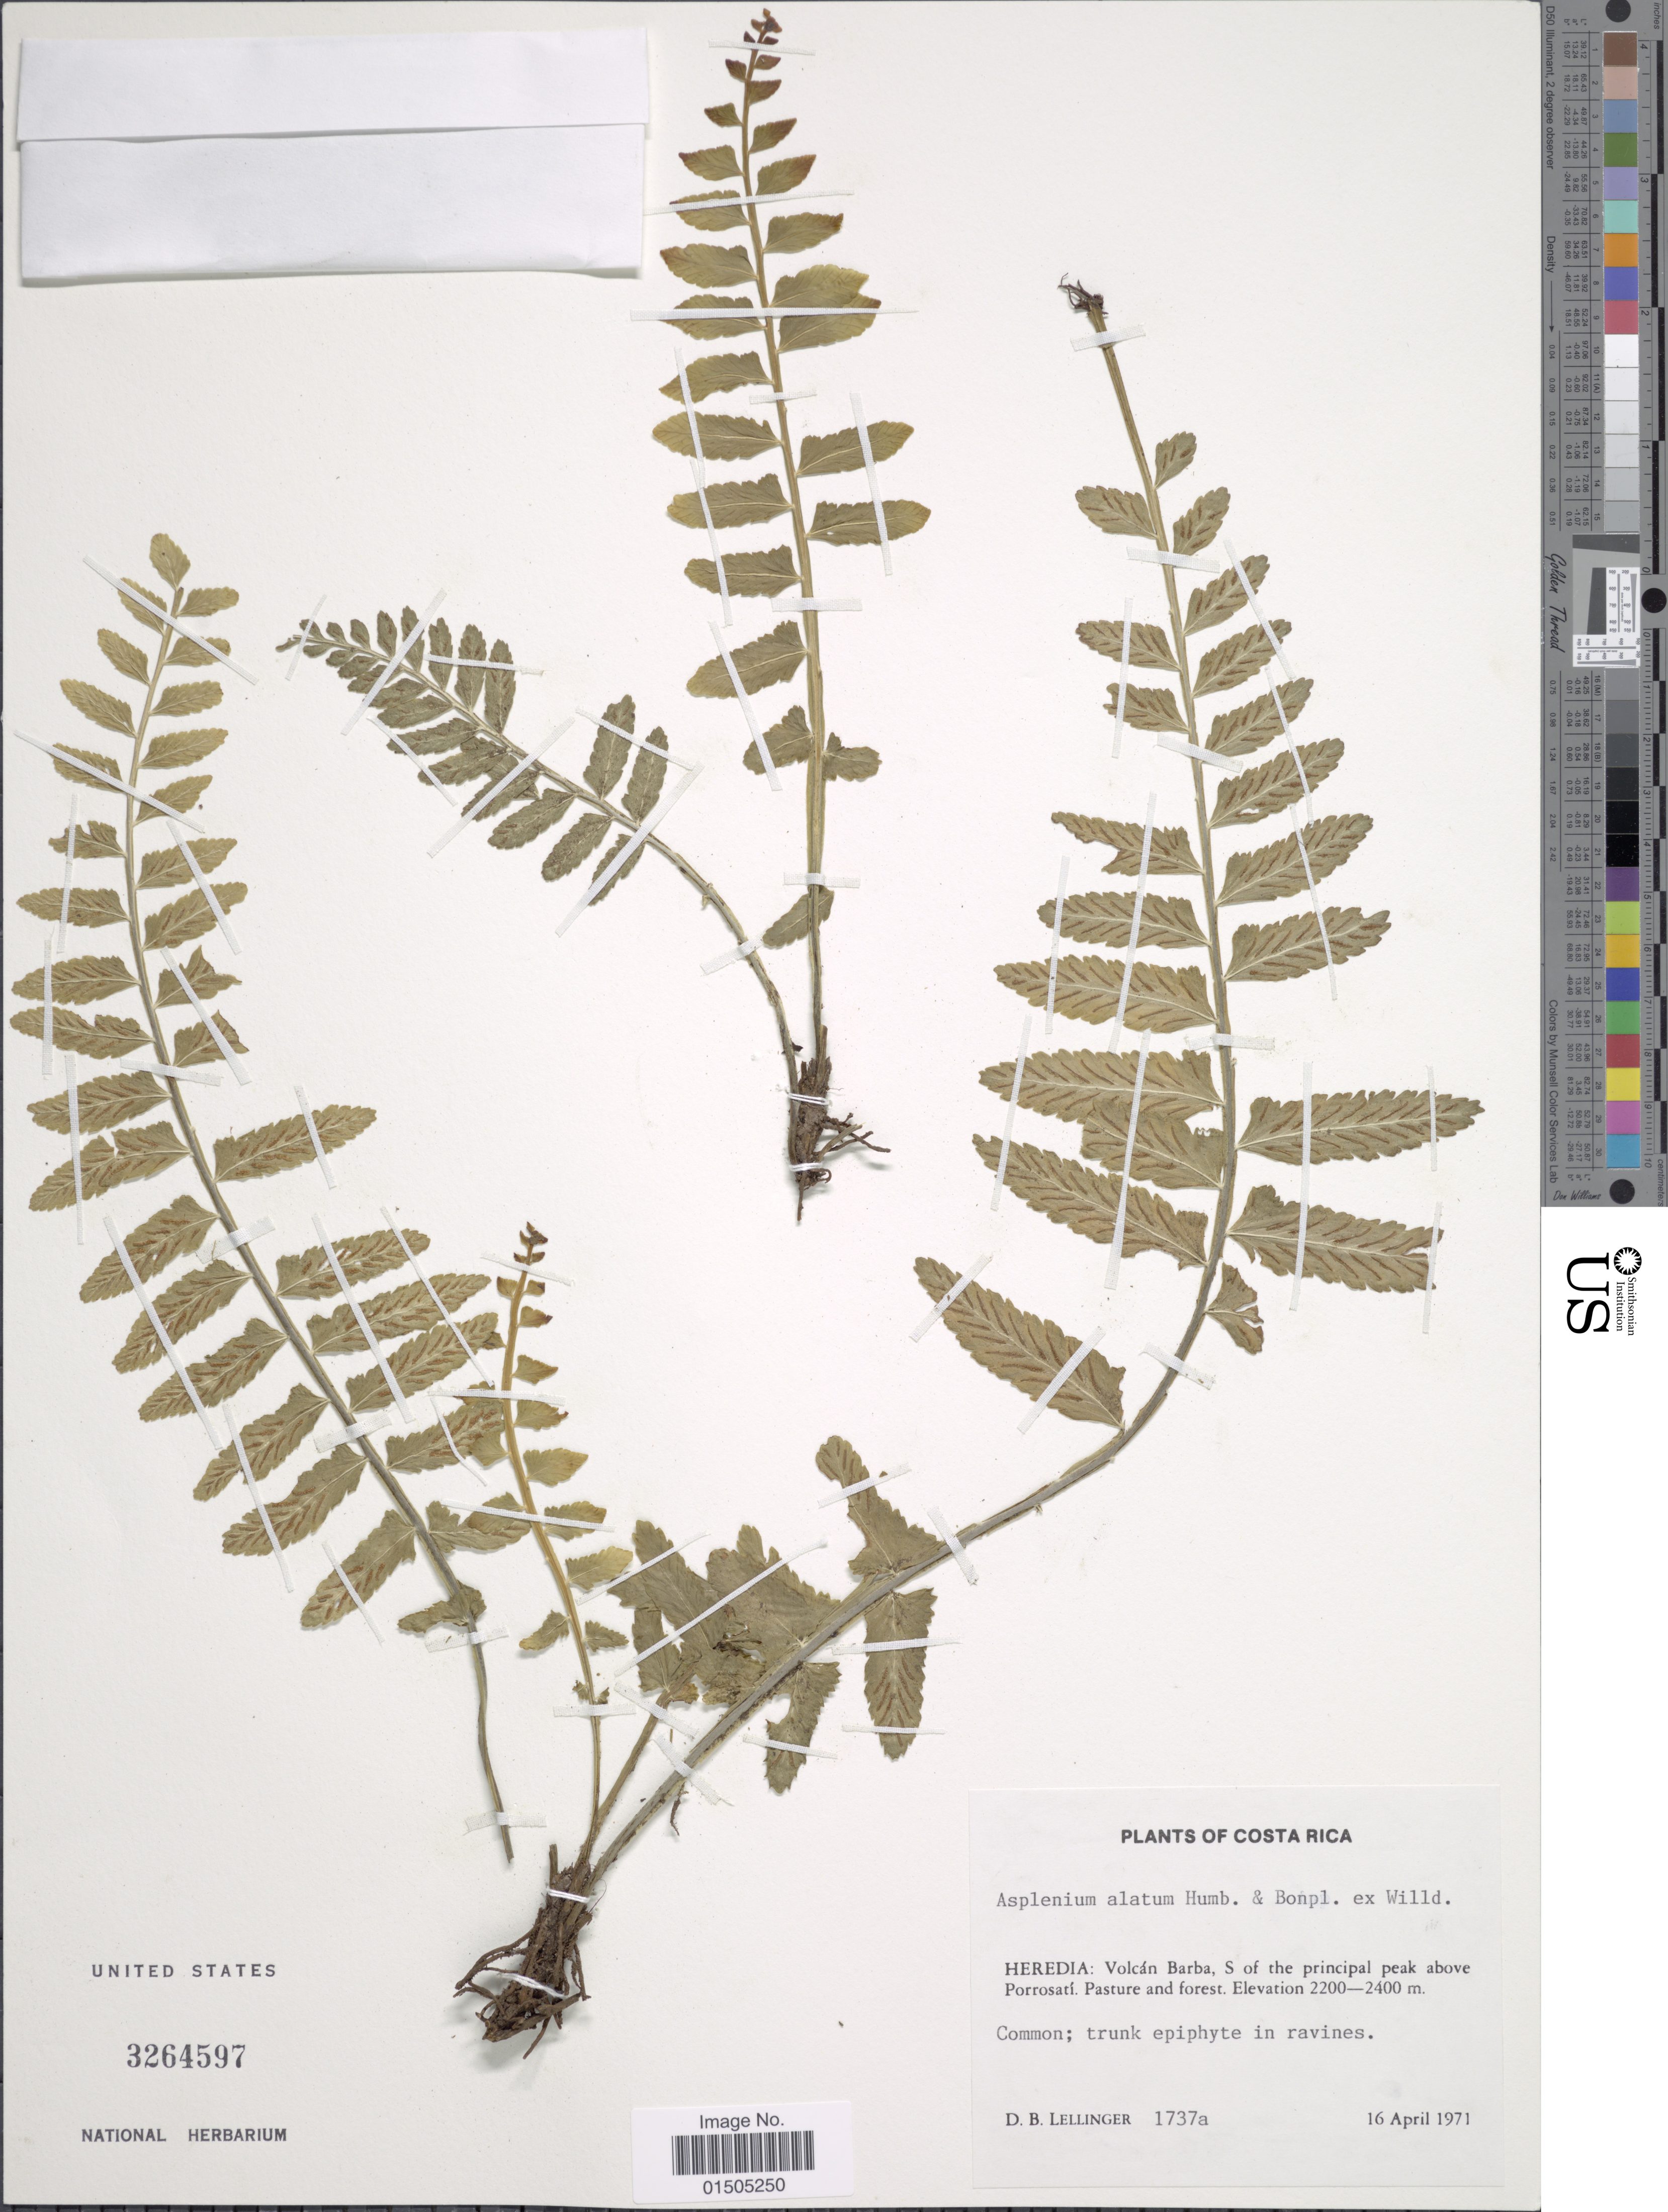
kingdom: Plantae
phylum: Tracheophyta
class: Polypodiopsida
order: Polypodiales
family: Aspleniaceae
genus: Asplenium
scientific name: Asplenium alatum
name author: Humb. & Bonpl. ex Willd.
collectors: D. B. Lellinger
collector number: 1737a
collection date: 1971-04-16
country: Costa Rica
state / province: Heredia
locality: Volcán Barba, S of the principal peak above Porrosatí.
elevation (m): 2200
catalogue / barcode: US 3264597